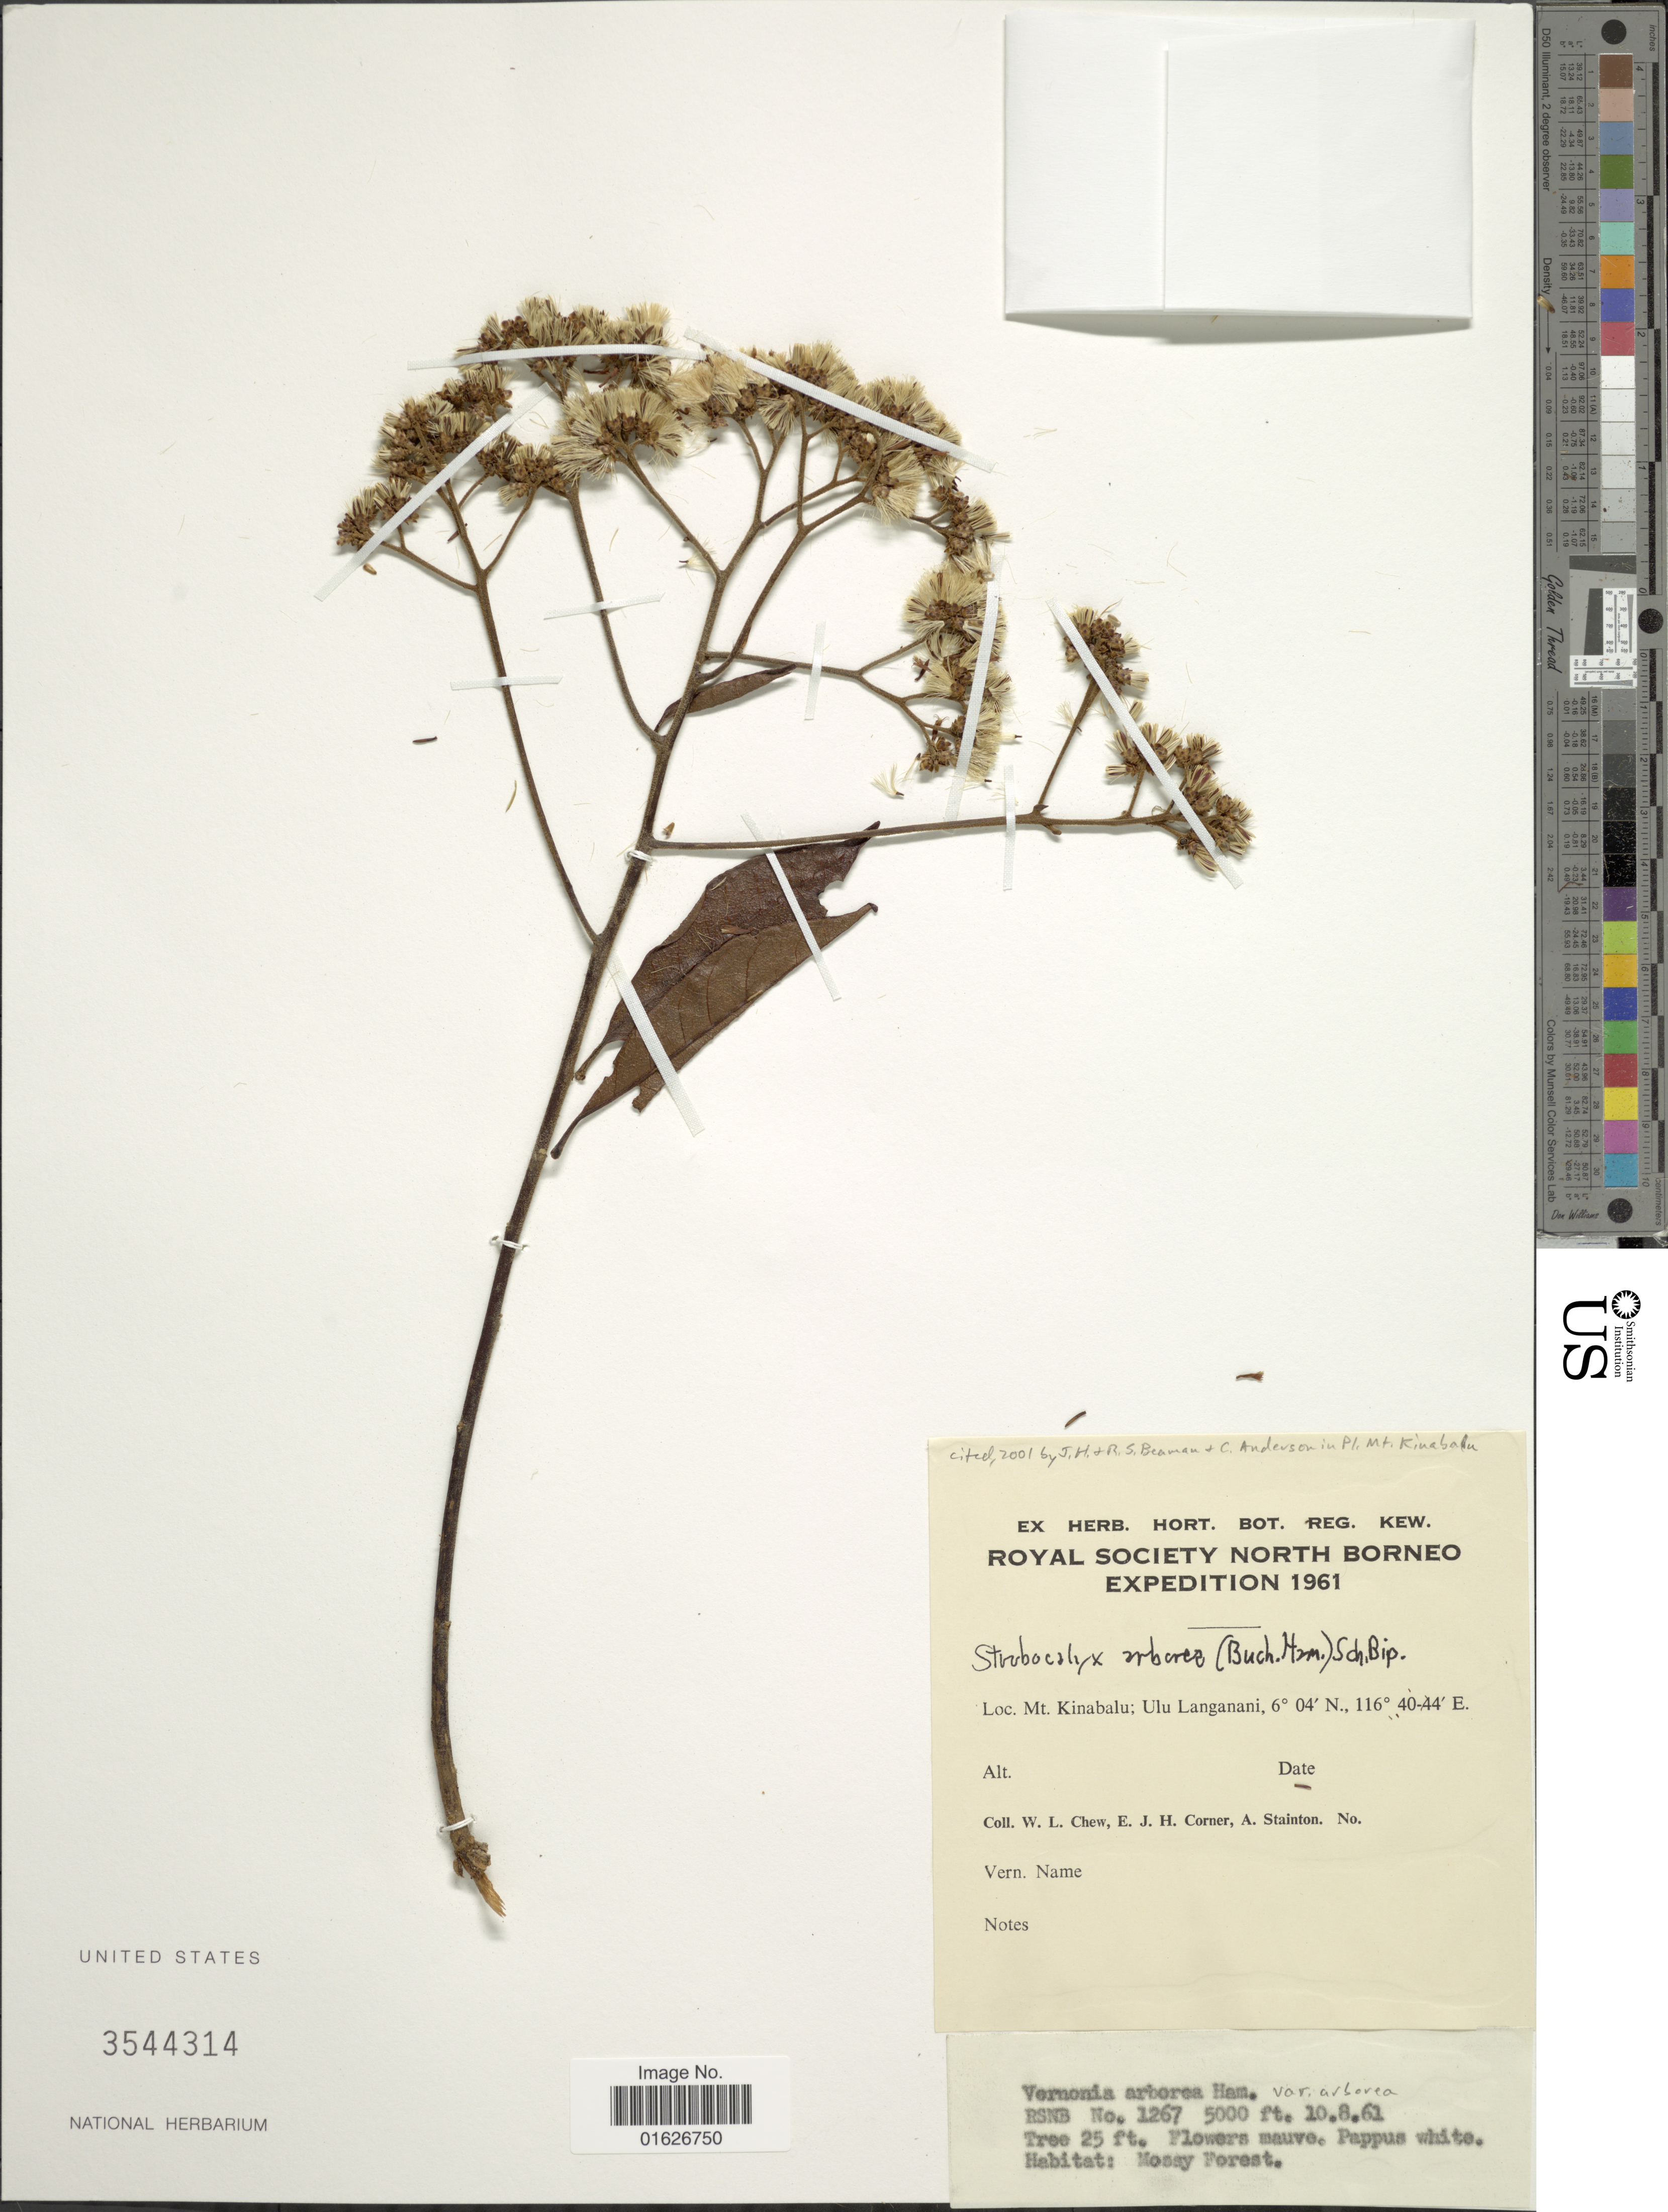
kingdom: Plantae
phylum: Tracheophyta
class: Magnoliopsida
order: Asterales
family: Asteraceae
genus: Strobocalyx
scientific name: Strobocalyx arborea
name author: (Buch.-Ham.) Sch. Bip.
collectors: W. Chew, E. Corner & A. Stainton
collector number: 1267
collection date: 1961-08-10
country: Malaysia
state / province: Sabah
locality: North Borneo, Mt. Kinabalu, Ulu Langanani.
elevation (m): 1524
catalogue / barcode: US 3544314